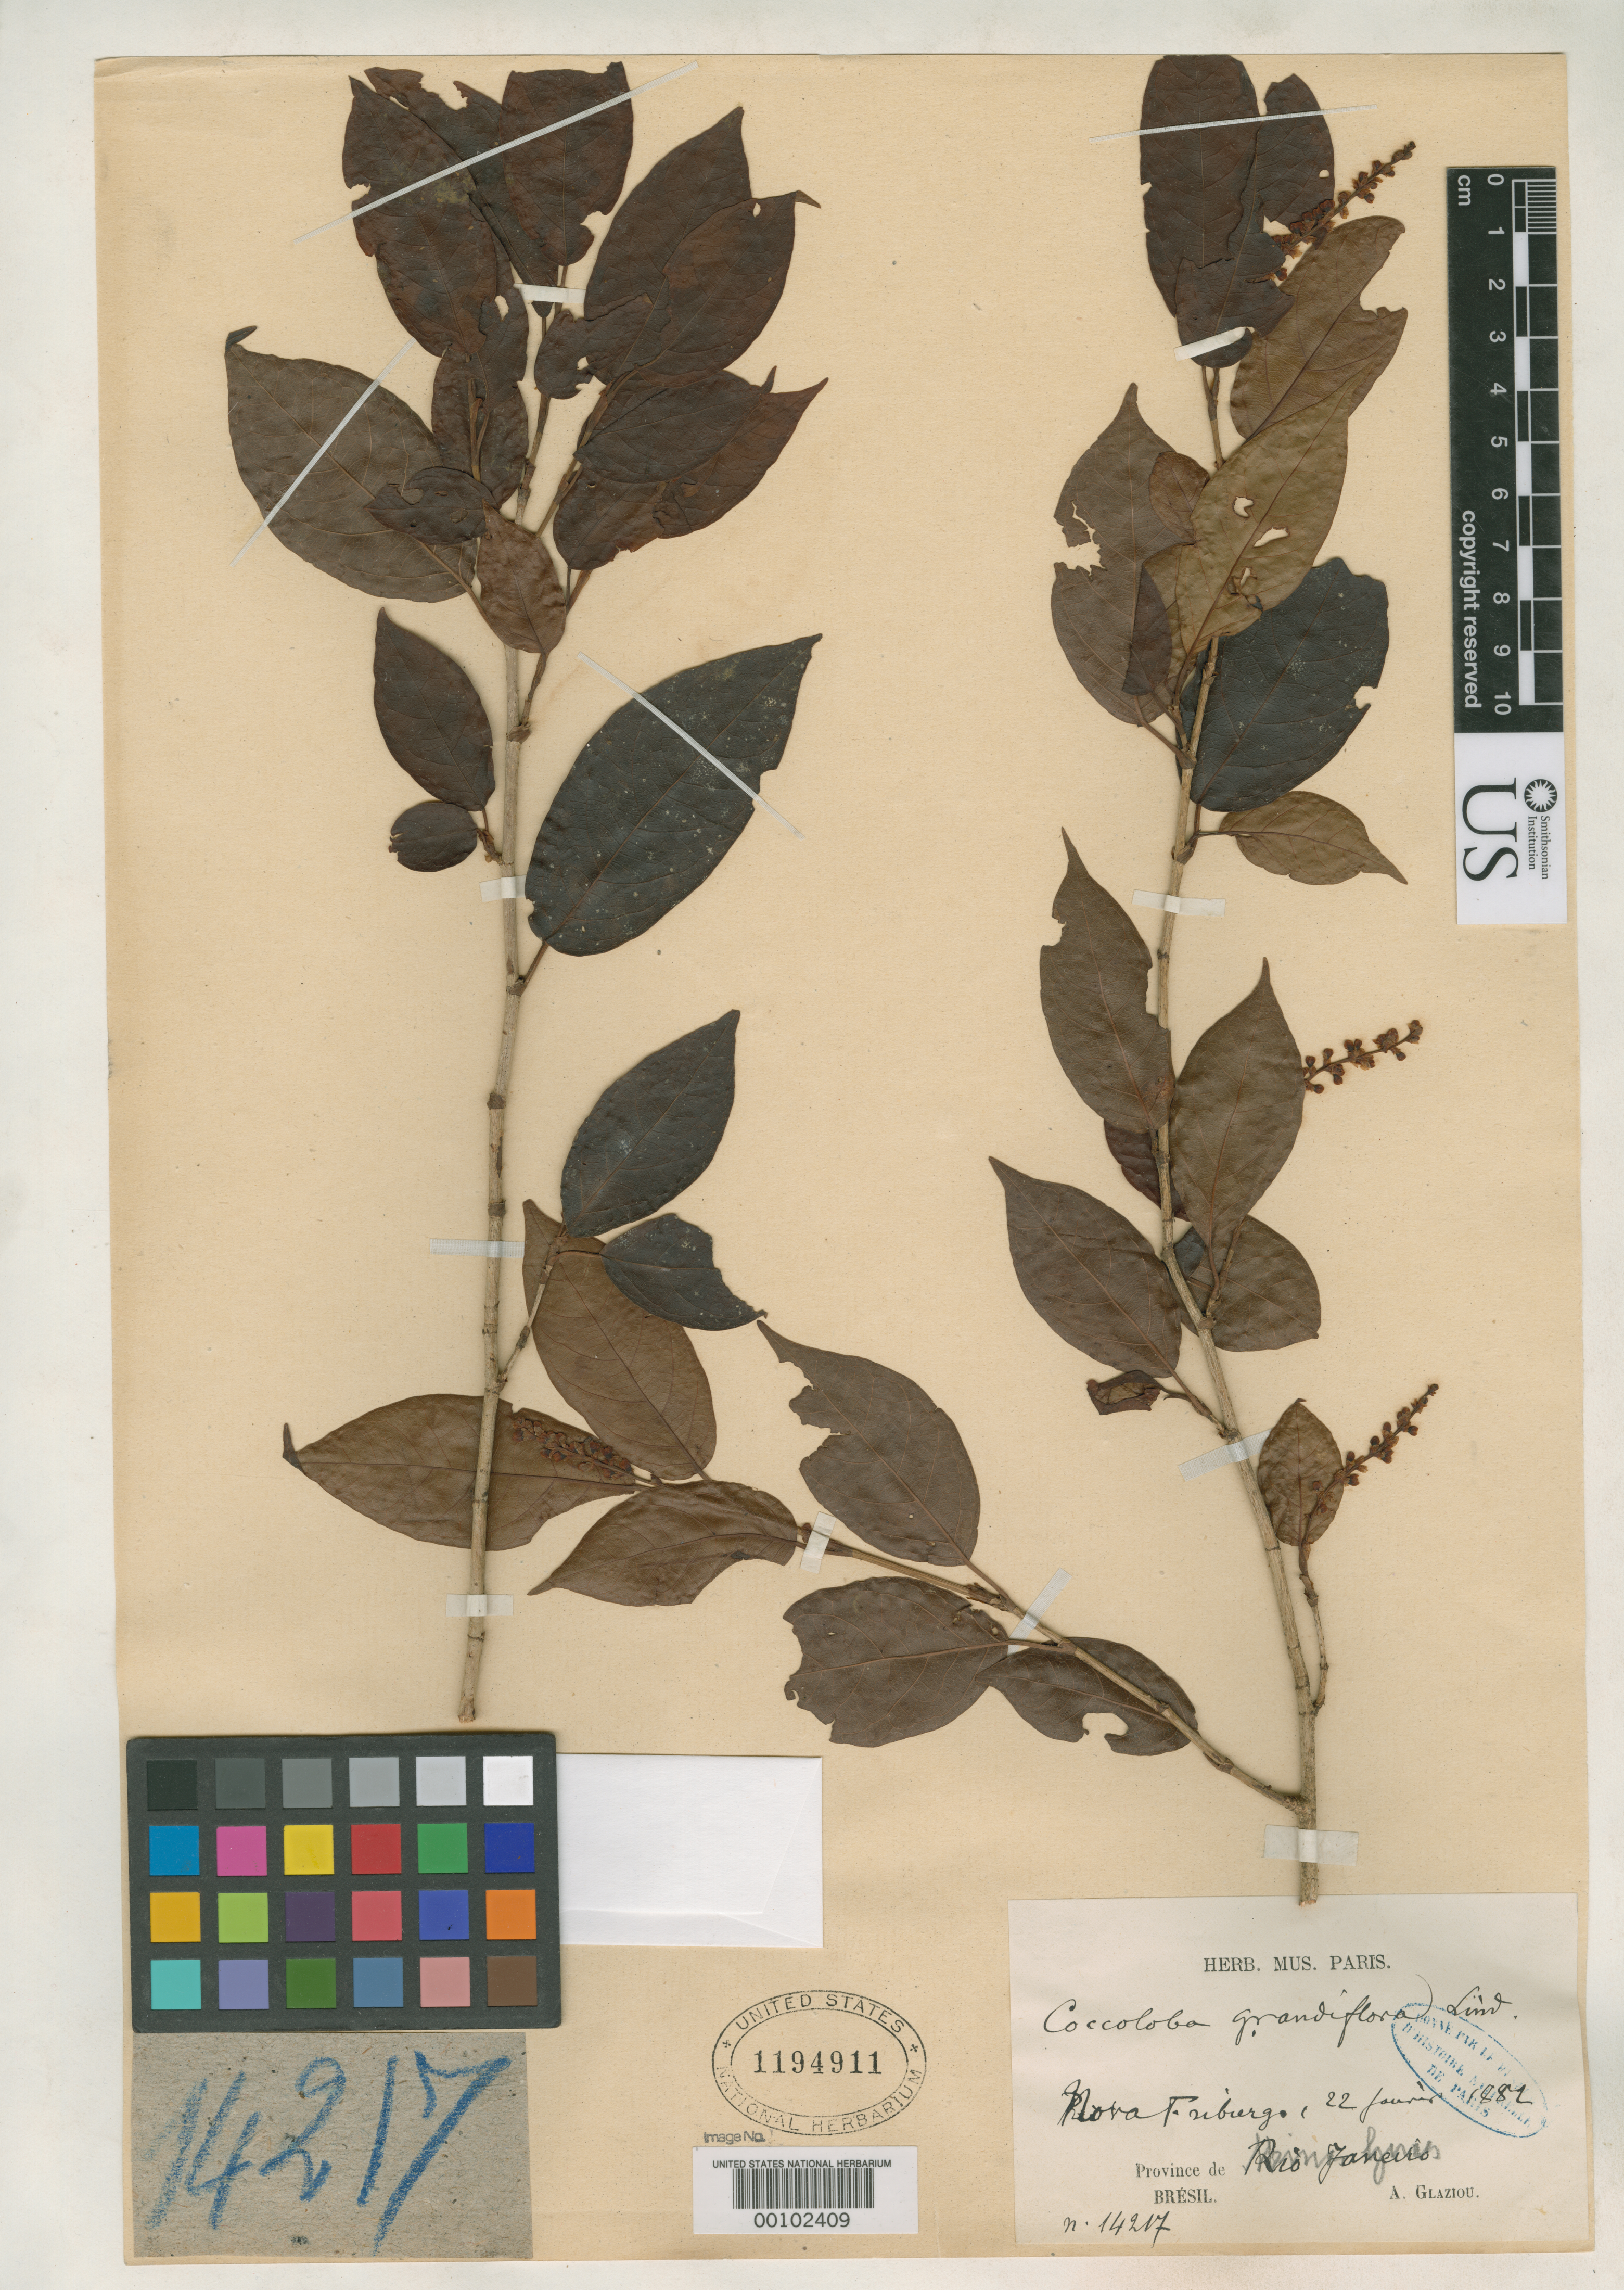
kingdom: Plantae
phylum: Tracheophyta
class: Magnoliopsida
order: Caryophyllales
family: Polygonaceae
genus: Coccoloba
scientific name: Coccoloba grandiflora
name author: Lindau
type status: Isosyntype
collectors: A. F. M. Glaziou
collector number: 14217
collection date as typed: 22 Jan 1882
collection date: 1882-01-22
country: Brazil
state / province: Minas Gerais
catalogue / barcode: US 1194911